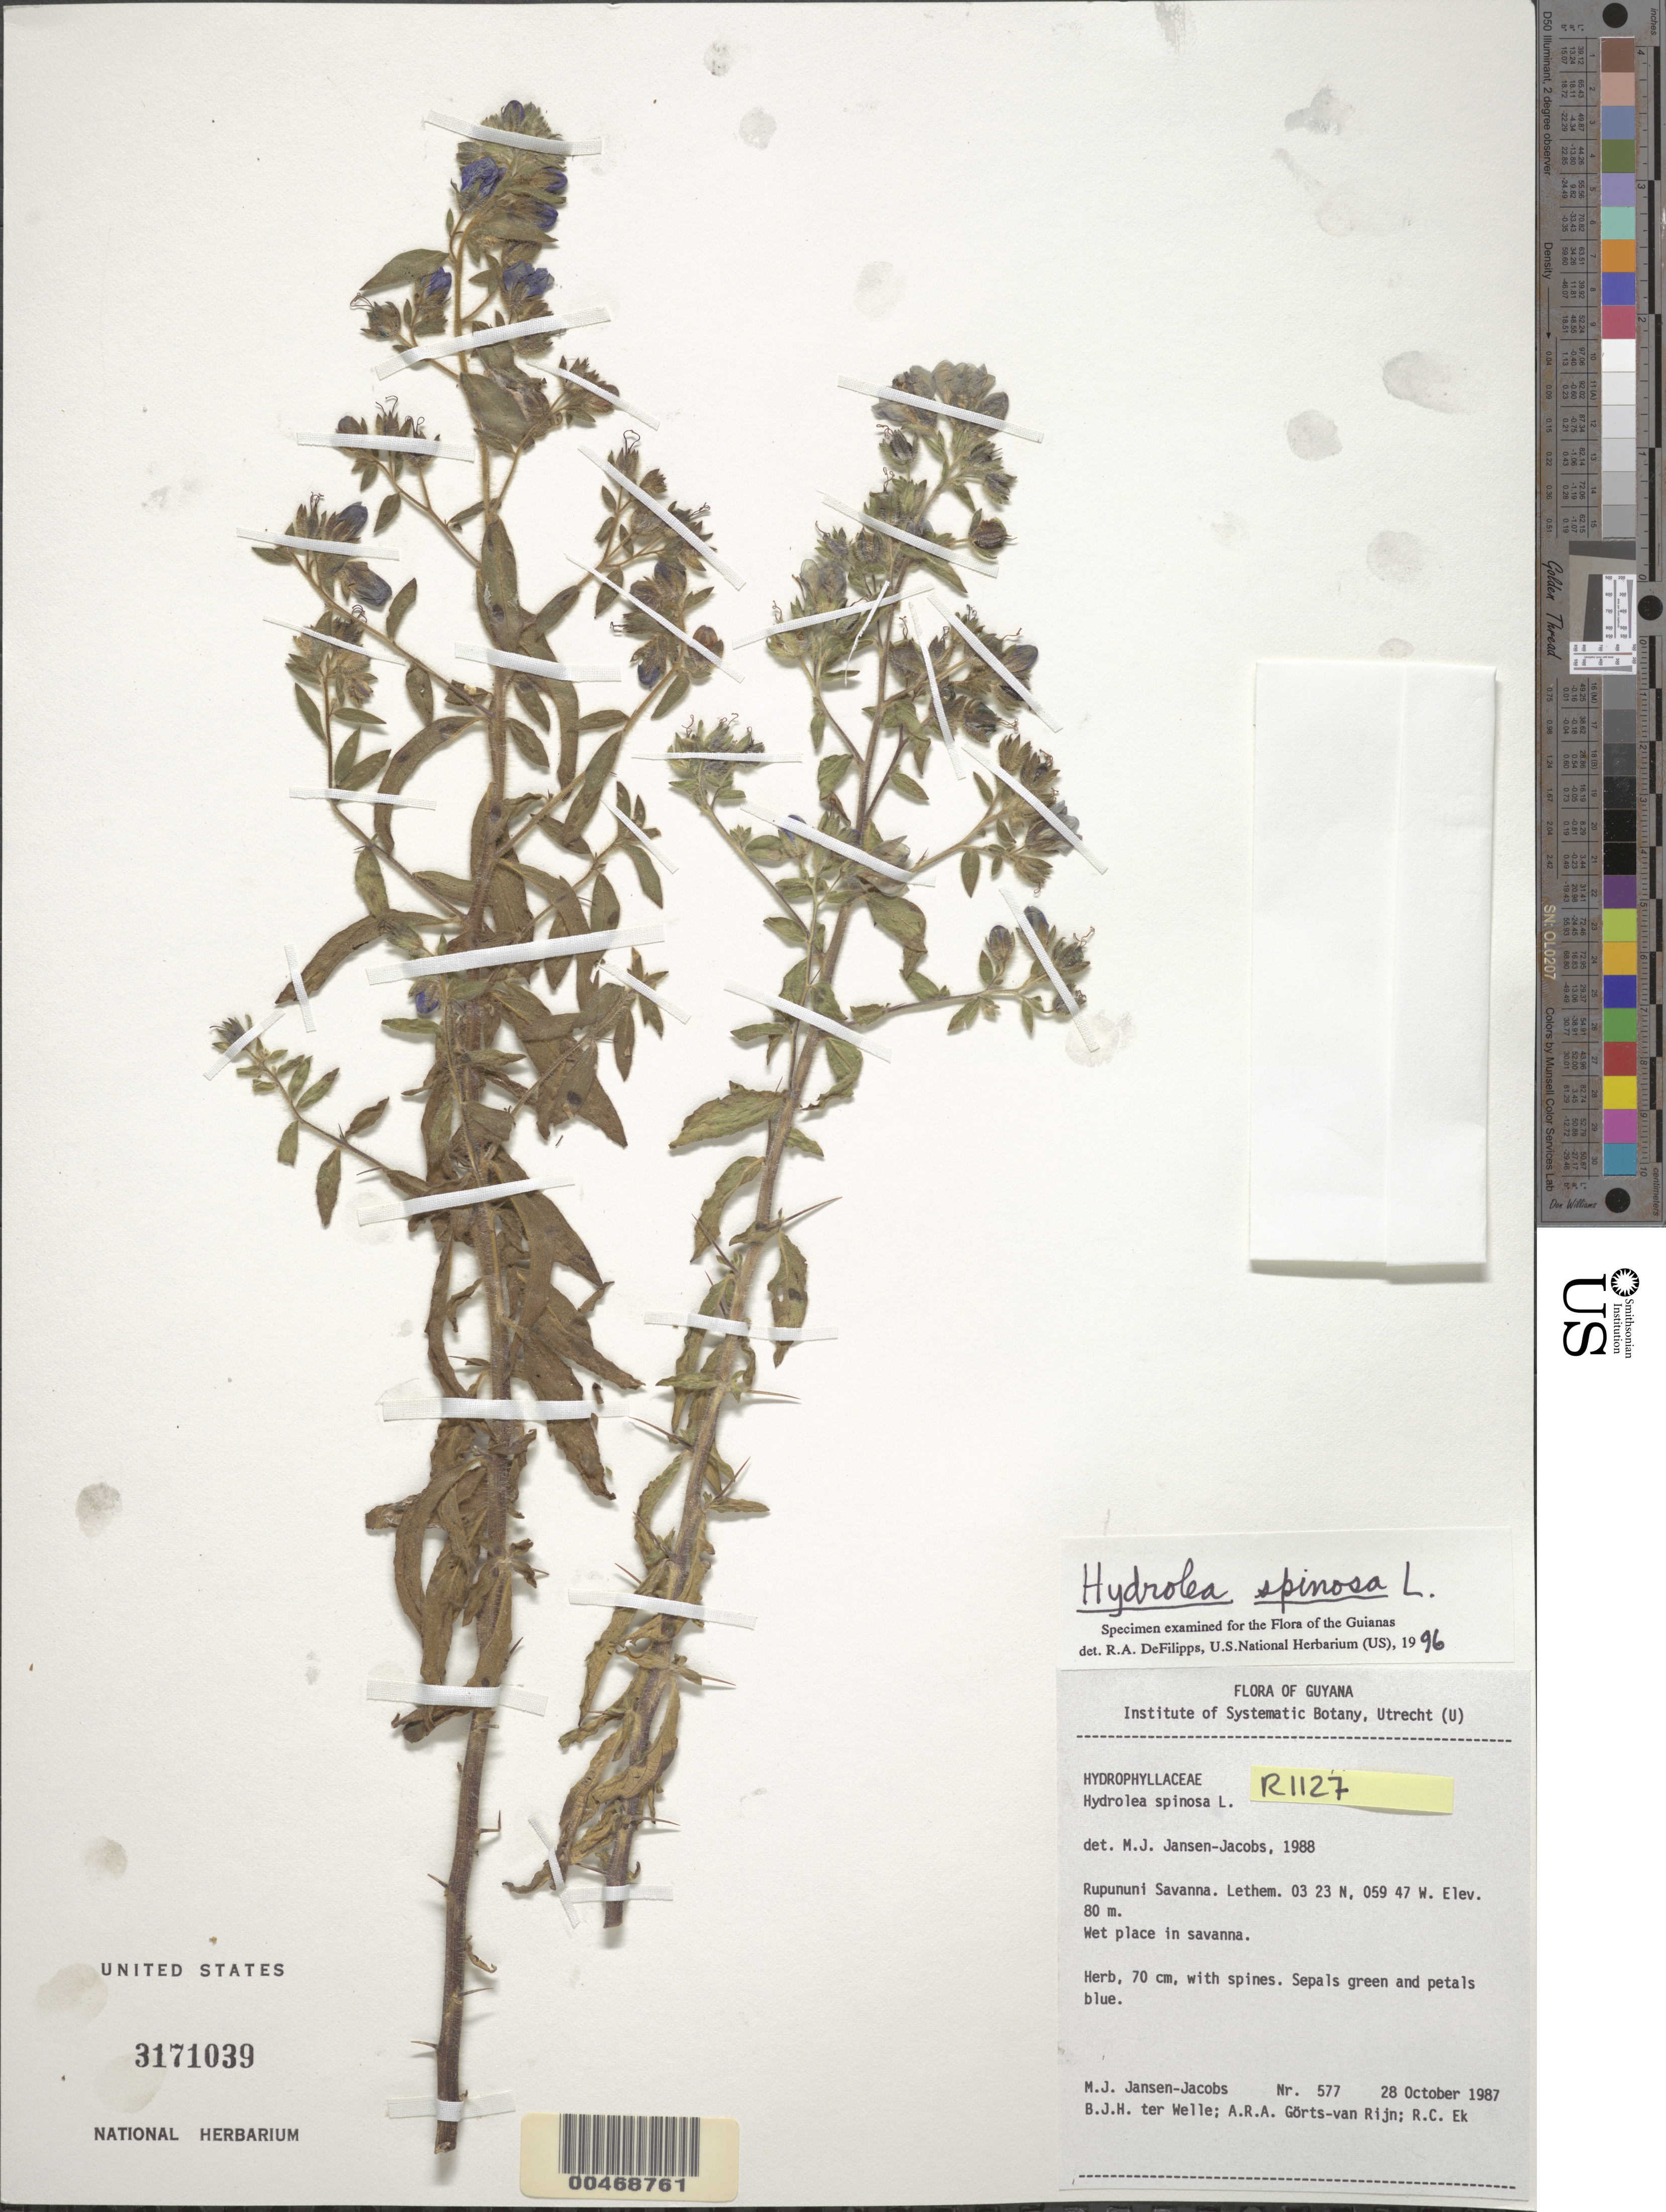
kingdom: Plantae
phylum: Tracheophyta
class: Magnoliopsida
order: Solanales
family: Hydroleaceae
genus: Hydrolea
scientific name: Hydrolea spinosa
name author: L.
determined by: DeFilipps, R. A.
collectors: M. J. Jansen-Jacobs, B. Welle, A. .R. A. Görts-van Rijn & R. C. Ek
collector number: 577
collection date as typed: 28-Oct-87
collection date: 1987-10-28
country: Guyana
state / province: U. Takutu-U. Essequibo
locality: Lethem, Rupununi Dist.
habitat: Savanna, wet place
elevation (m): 80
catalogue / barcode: US 3171039